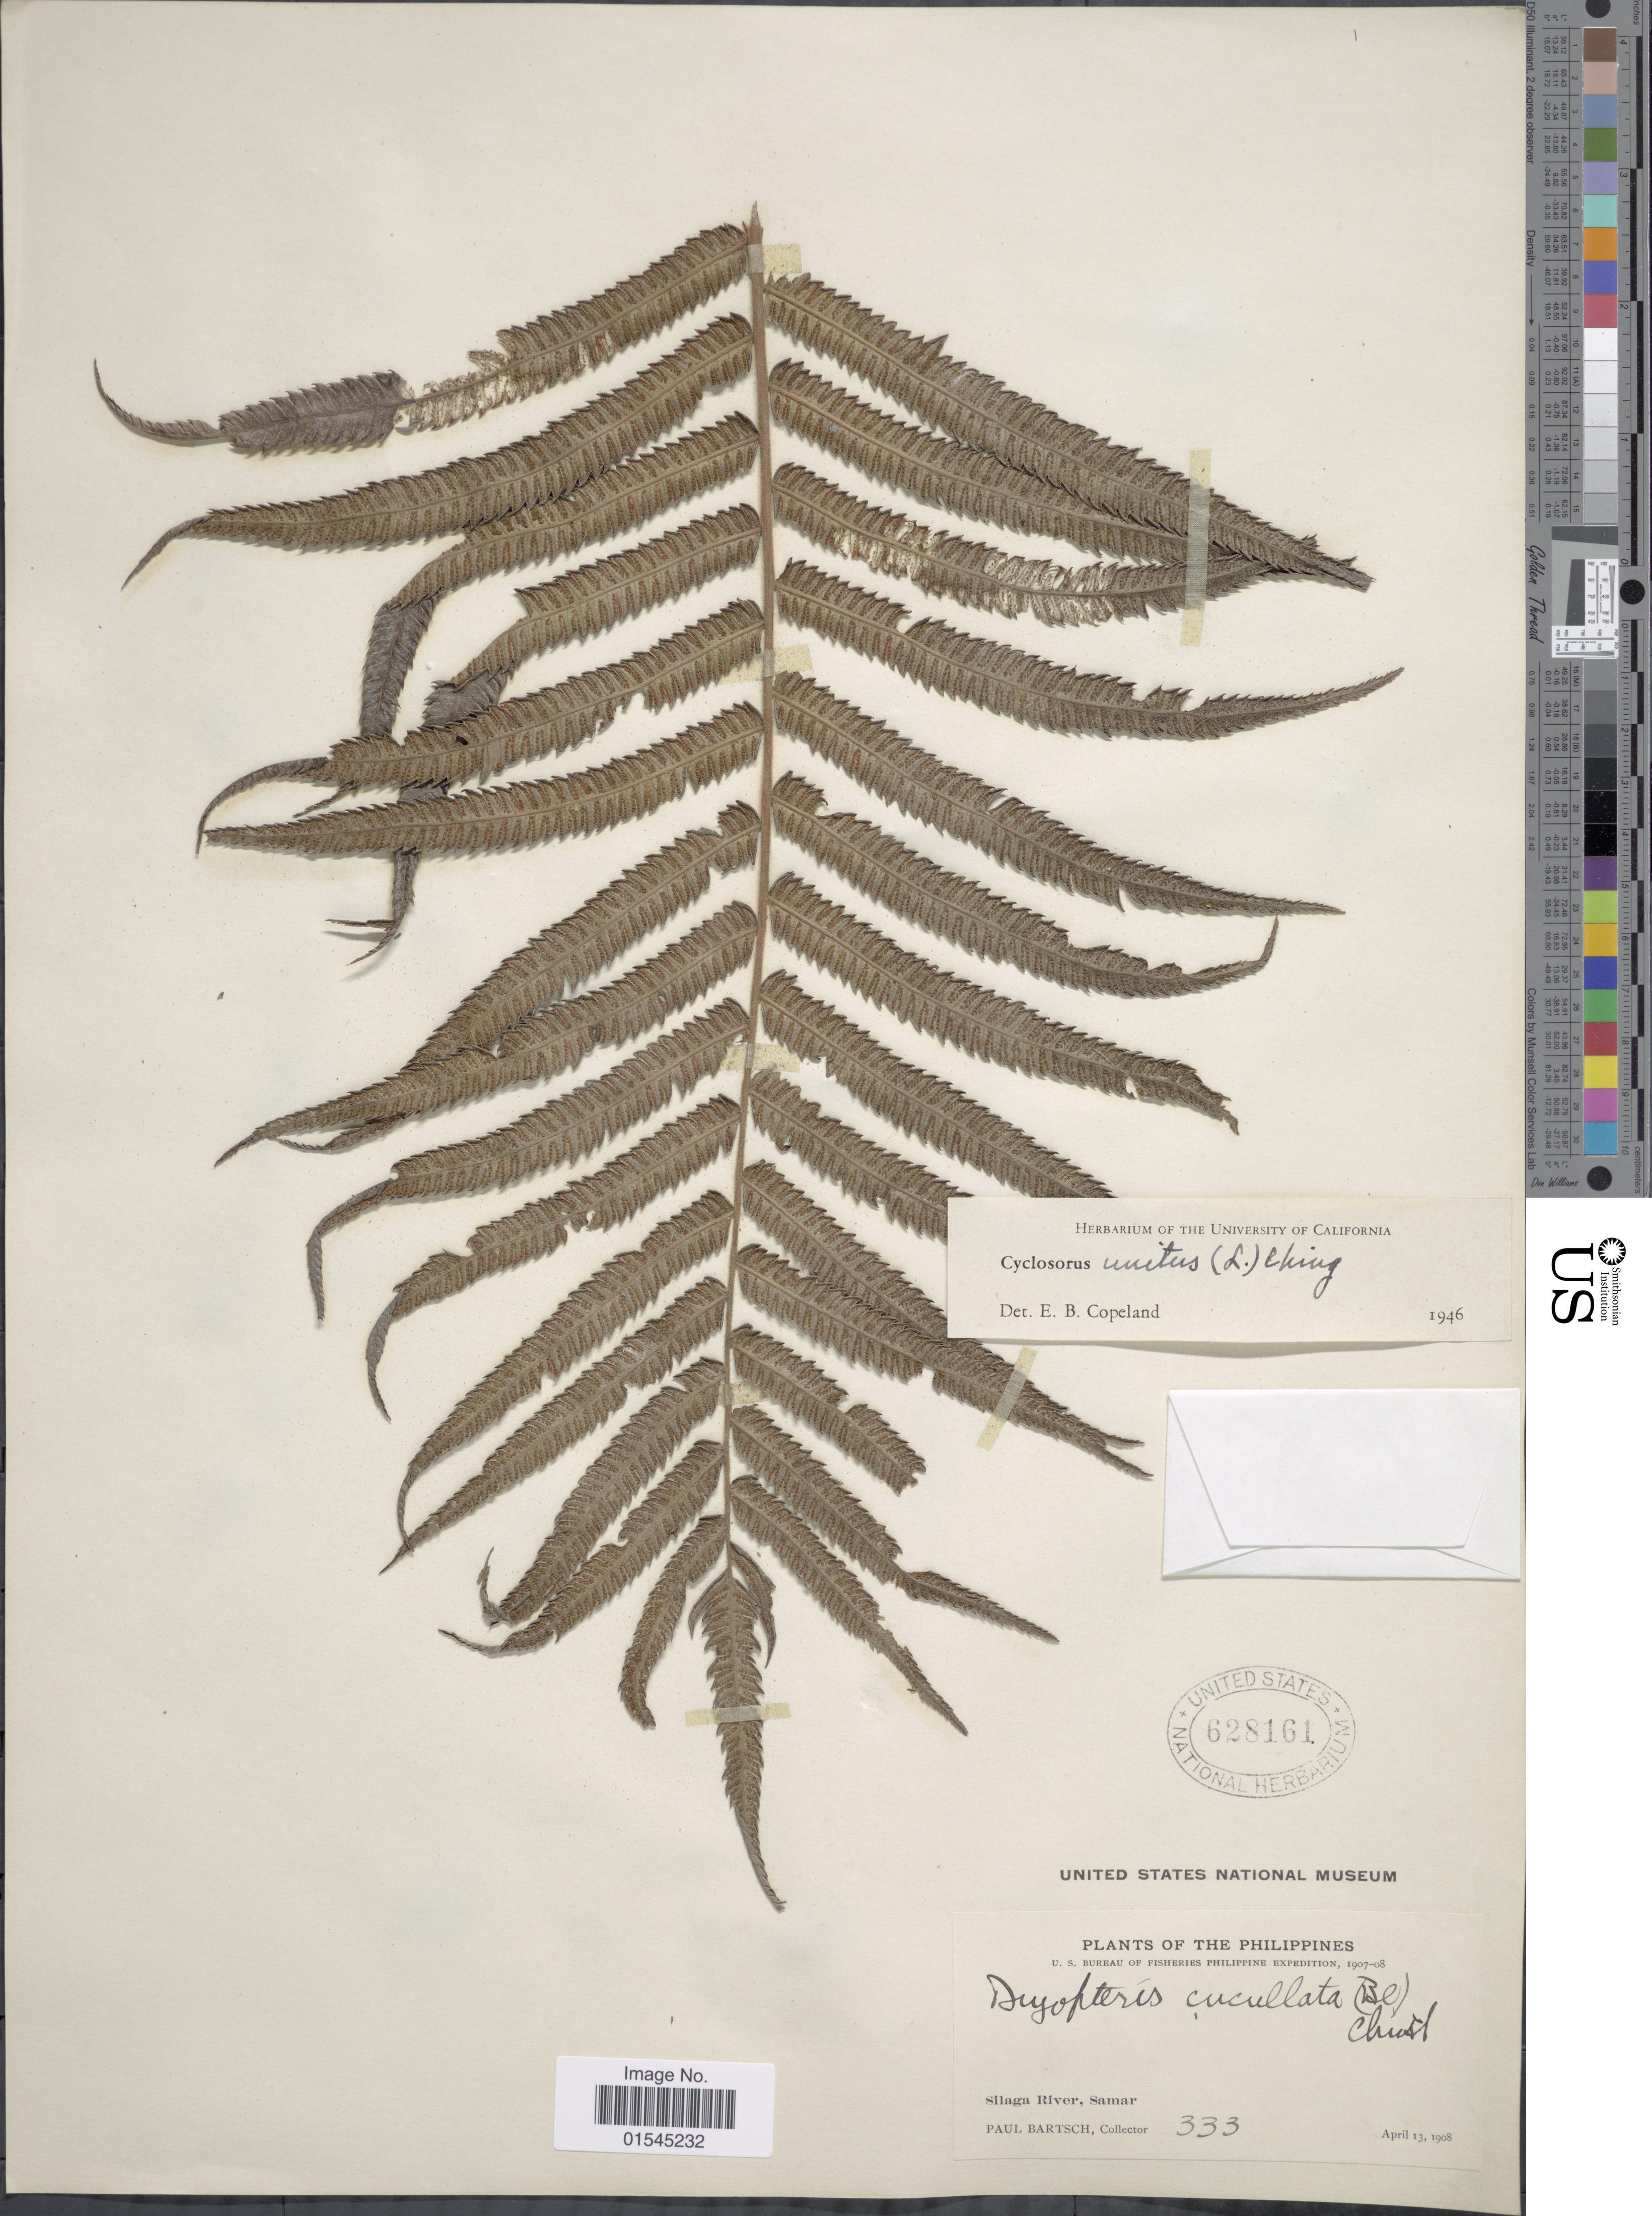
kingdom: Plantae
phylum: Tracheophyta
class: Polypodiopsida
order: Polypodiales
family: Thelypteridaceae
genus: Sphaerostephanos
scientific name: Sphaerostephanos unitus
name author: (L.) Holttum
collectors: P. Bartsch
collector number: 333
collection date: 1908-04-13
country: Philippines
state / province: Eastern Visayas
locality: Silaga River, Samar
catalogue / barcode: US 628161